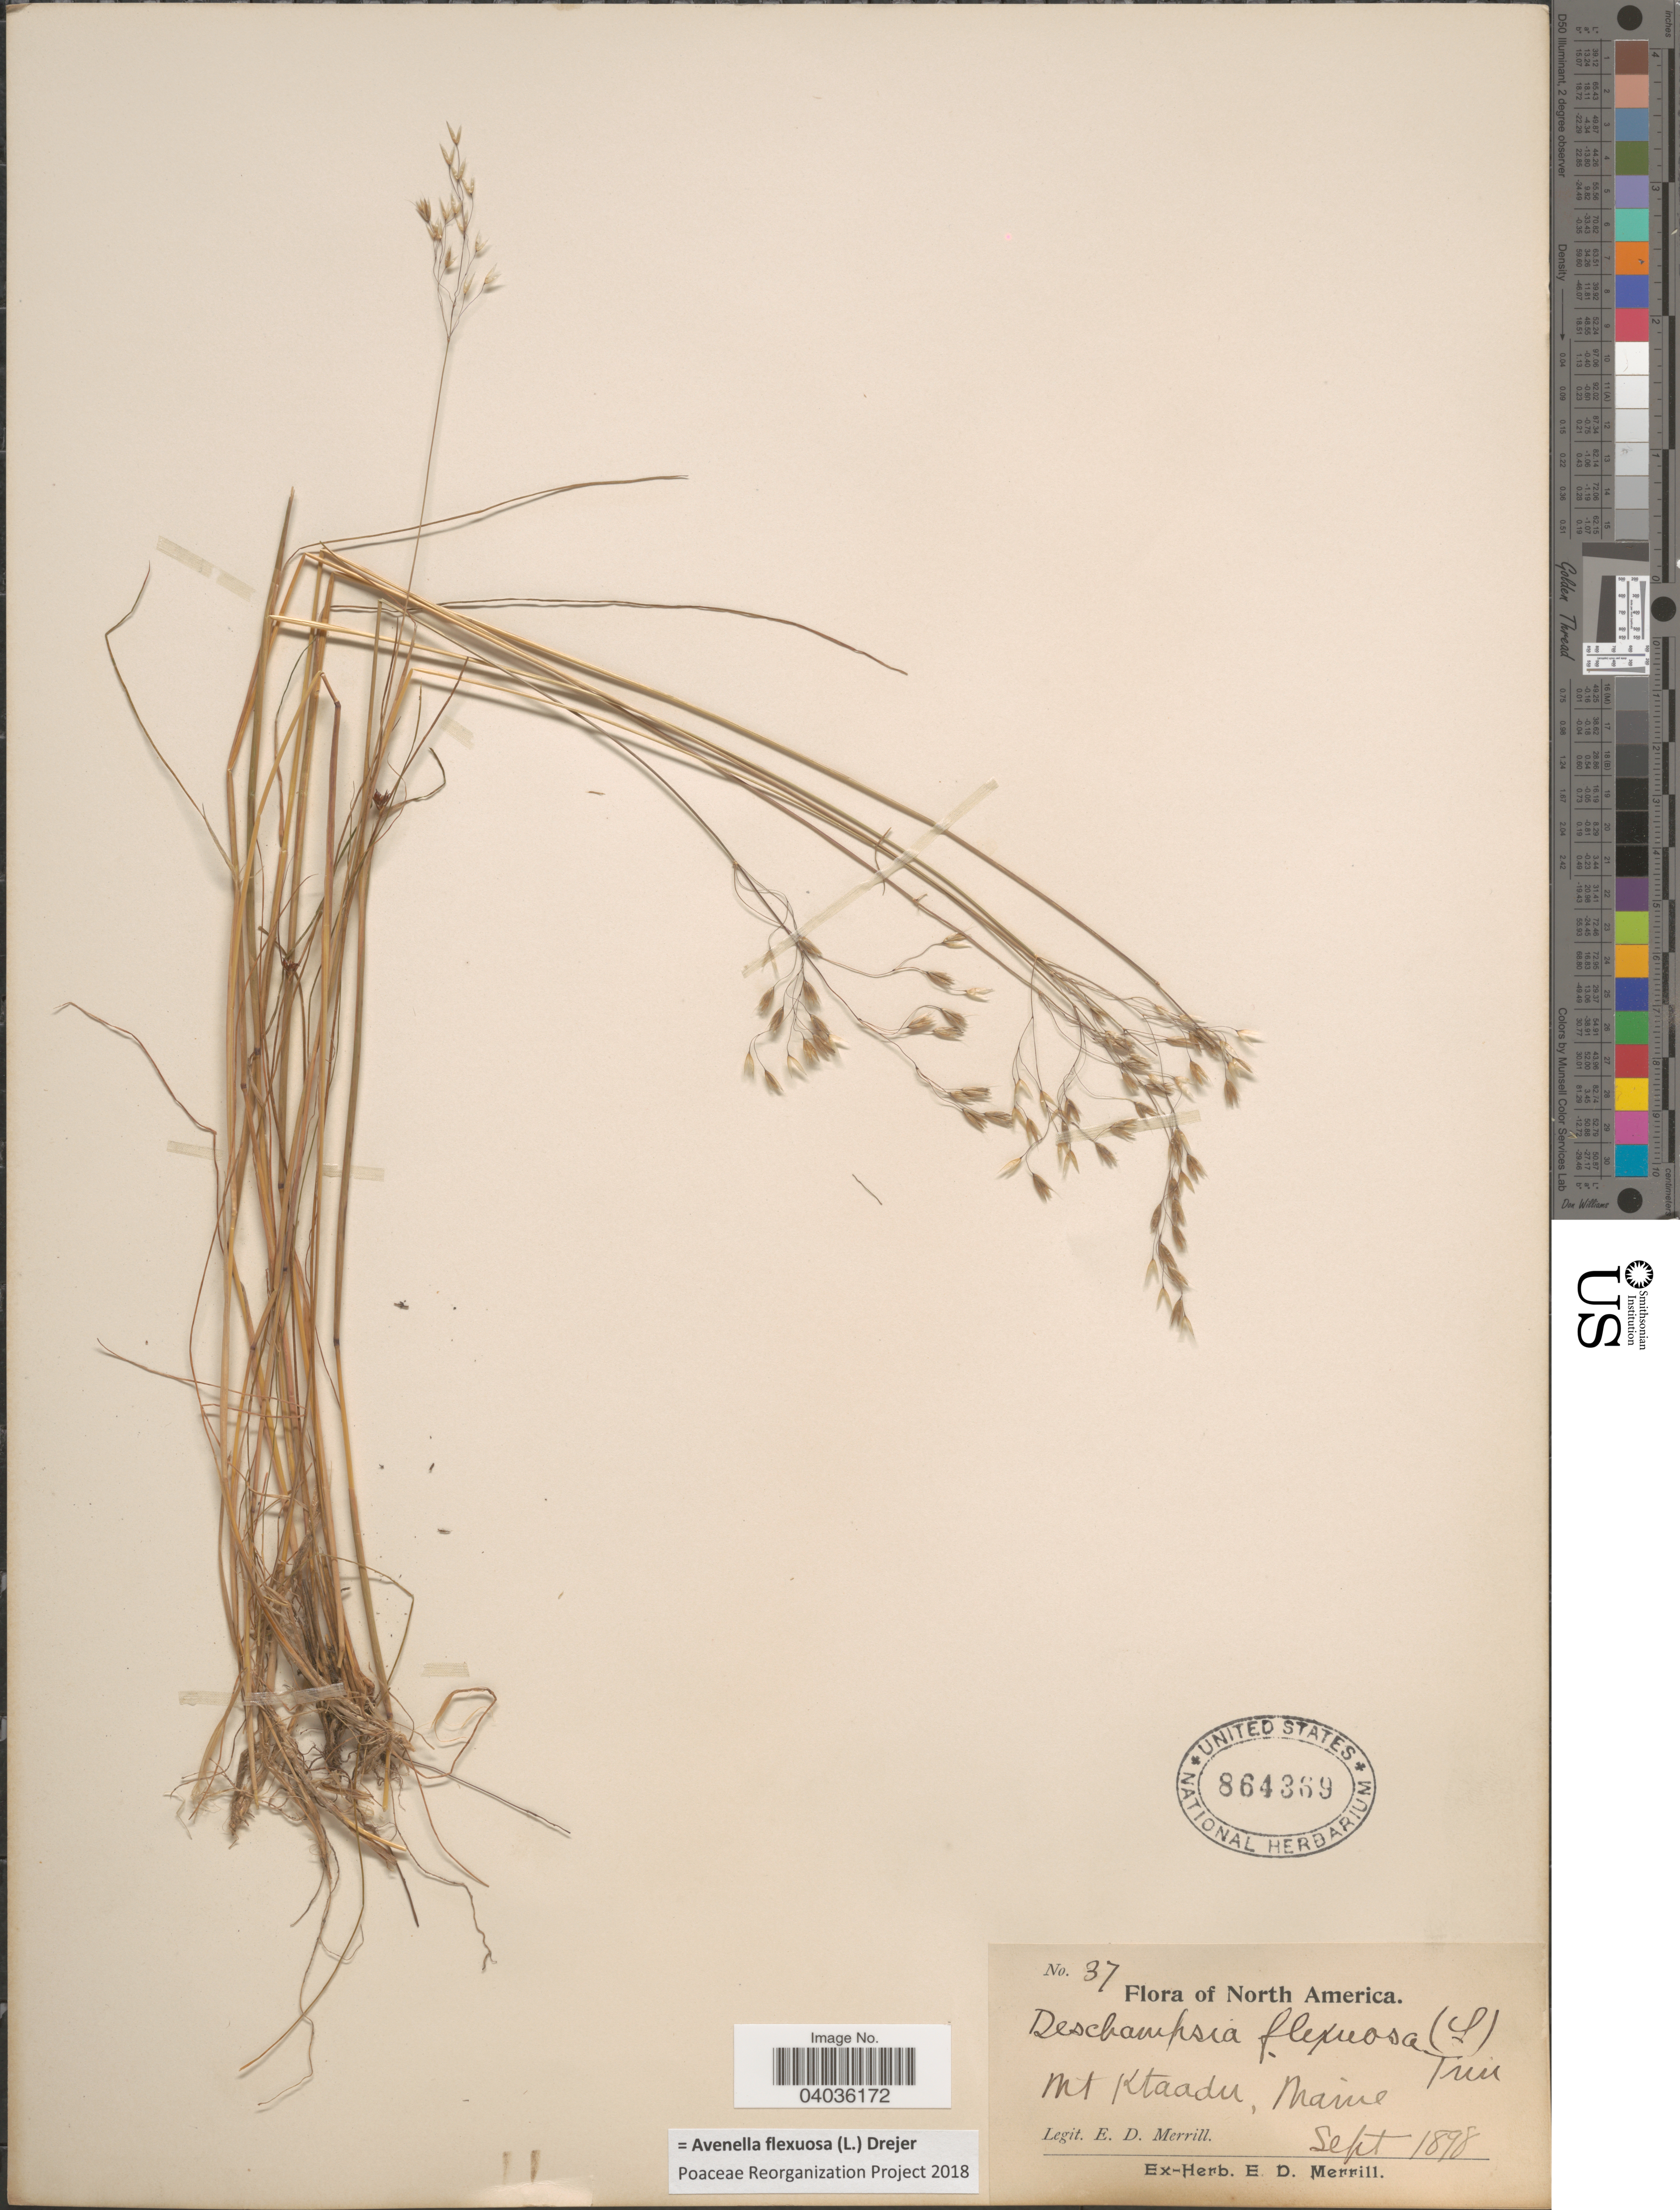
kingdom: Plantae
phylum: Tracheophyta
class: Liliopsida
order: Poales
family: Poaceae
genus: Avenella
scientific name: Avenella flexuosa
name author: (L.) Drejer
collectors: E. D. Merrill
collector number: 37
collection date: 1898-09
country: United States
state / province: Maine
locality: Mt. Ktaadu.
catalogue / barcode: US 864369